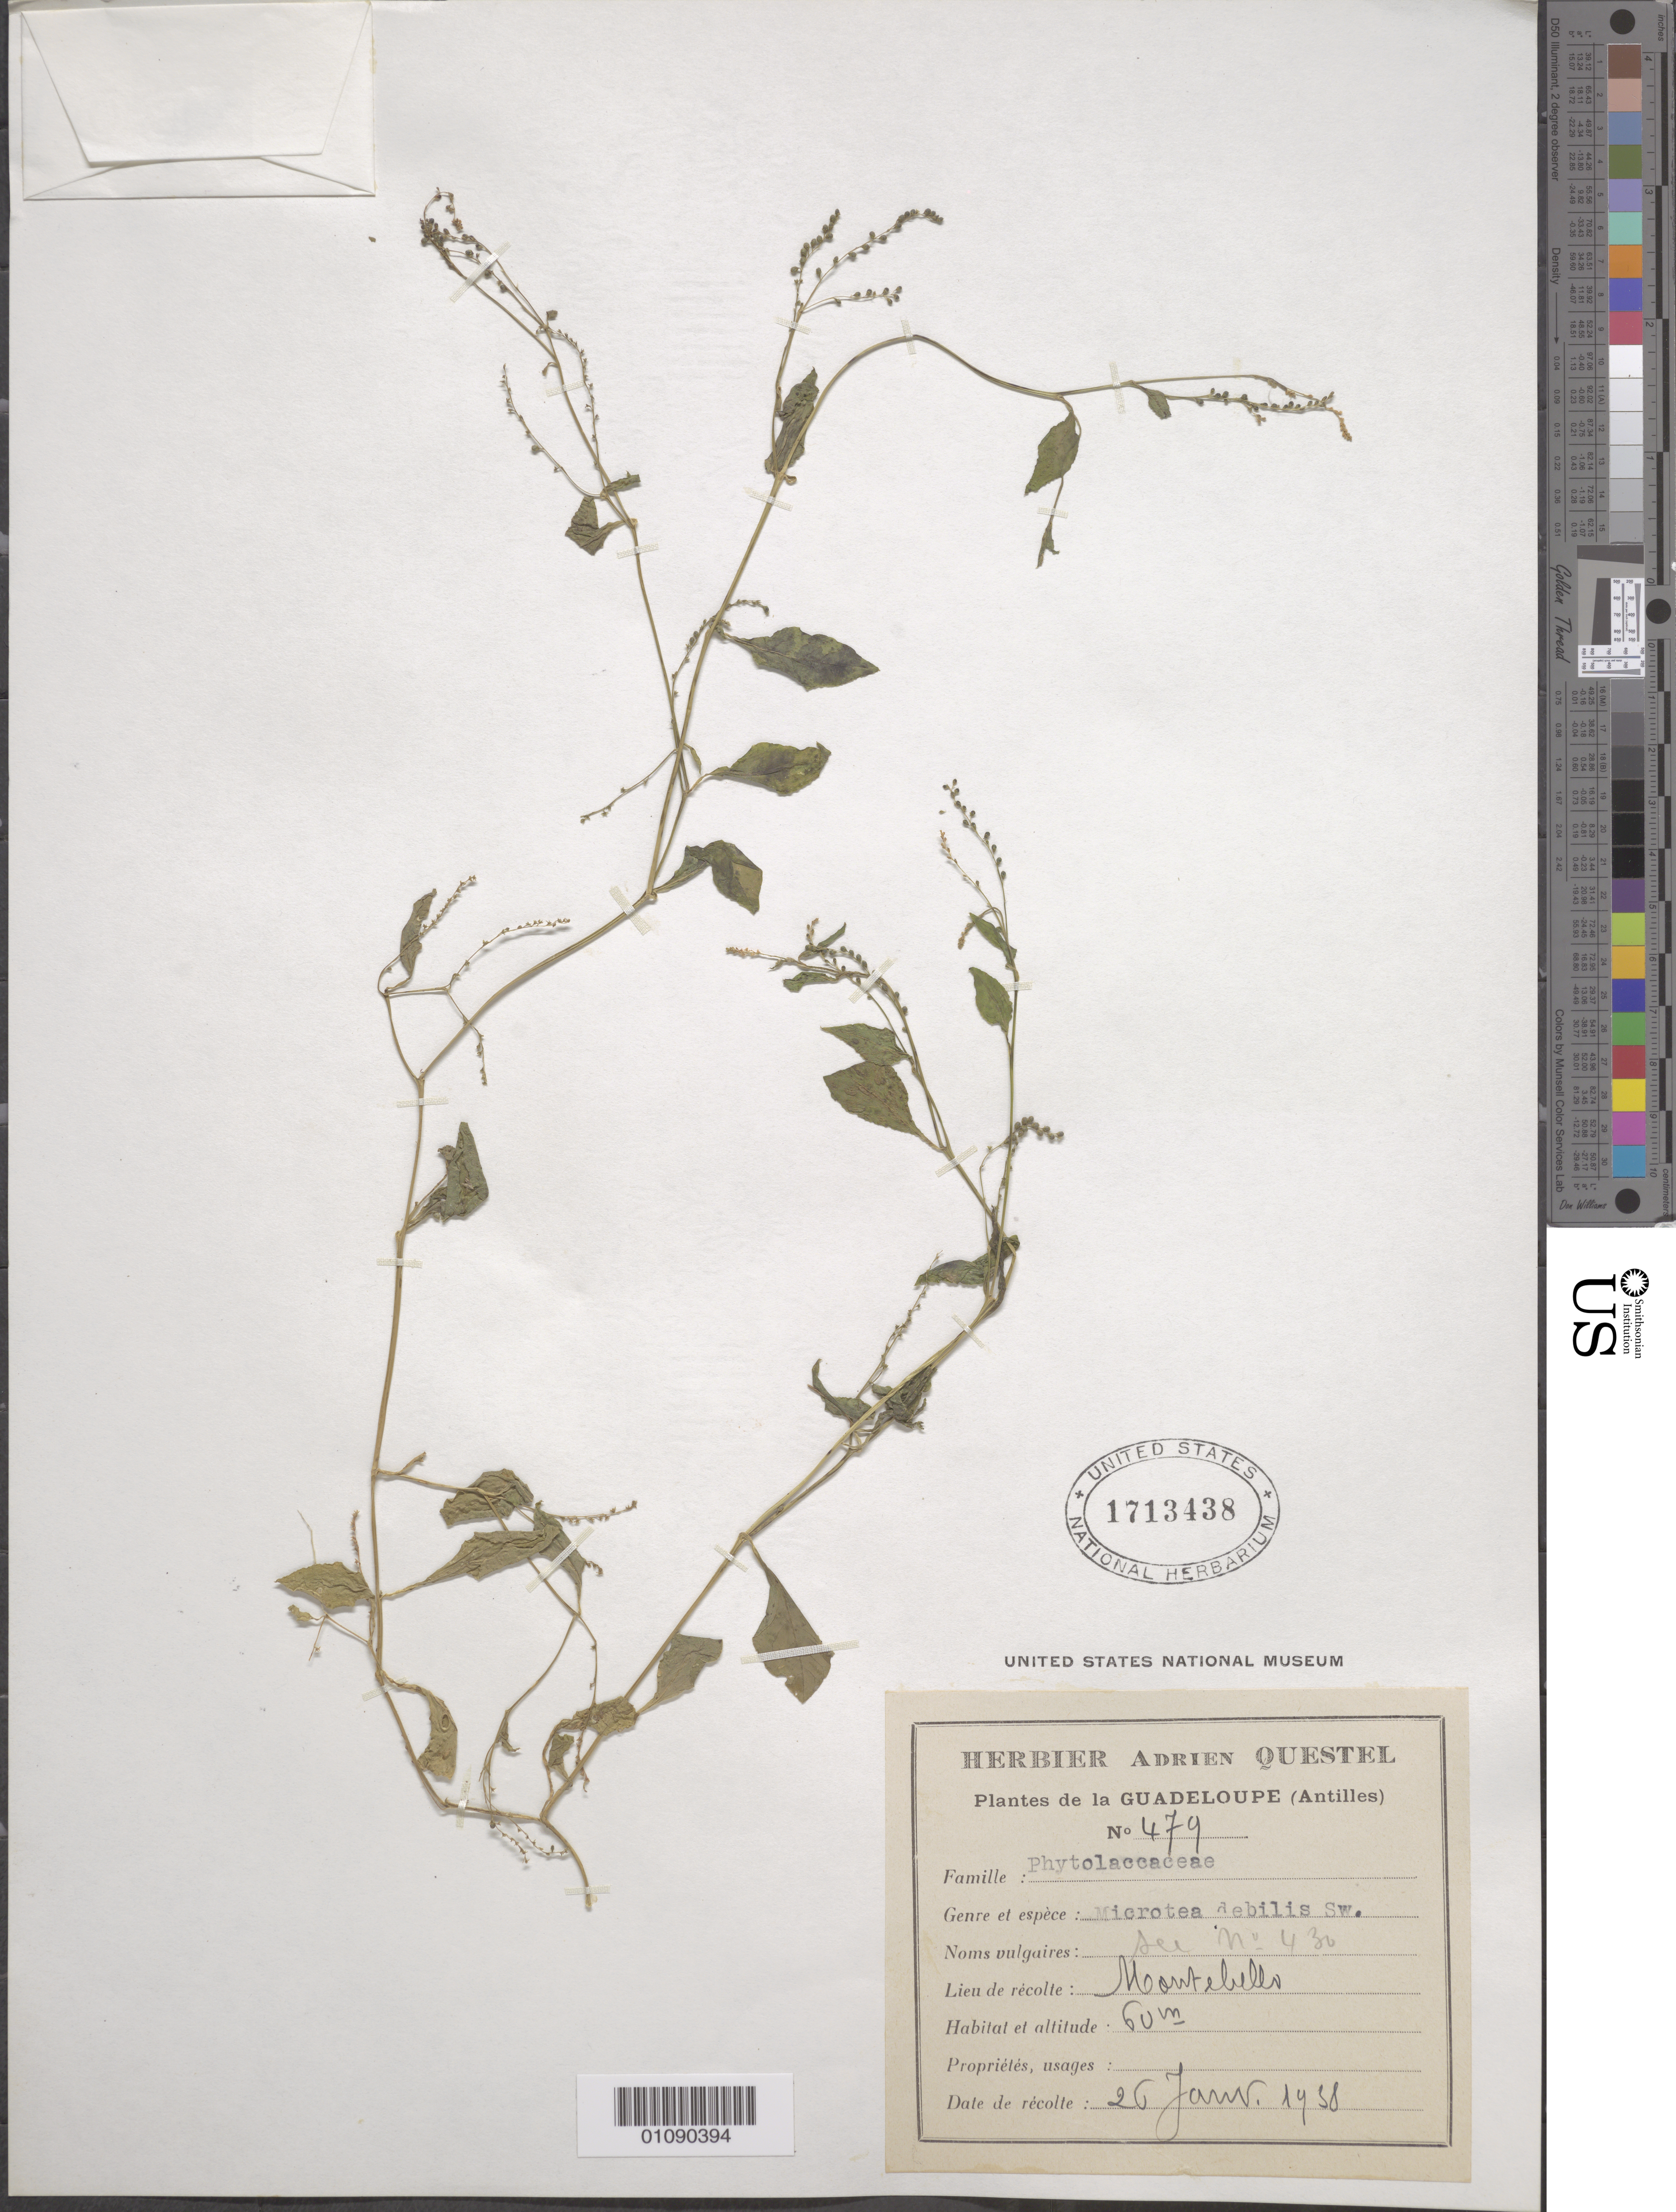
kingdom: Plantae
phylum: Tracheophyta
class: Magnoliopsida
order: Caryophyllales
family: Microteaceae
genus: Microtea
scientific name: Microtea debilis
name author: Sw.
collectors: A. Questel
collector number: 479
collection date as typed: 26 Jan 1938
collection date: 1938-01-26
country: Guadeloupe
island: Basse Terre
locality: Montebello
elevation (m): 60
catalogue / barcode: US 1713438